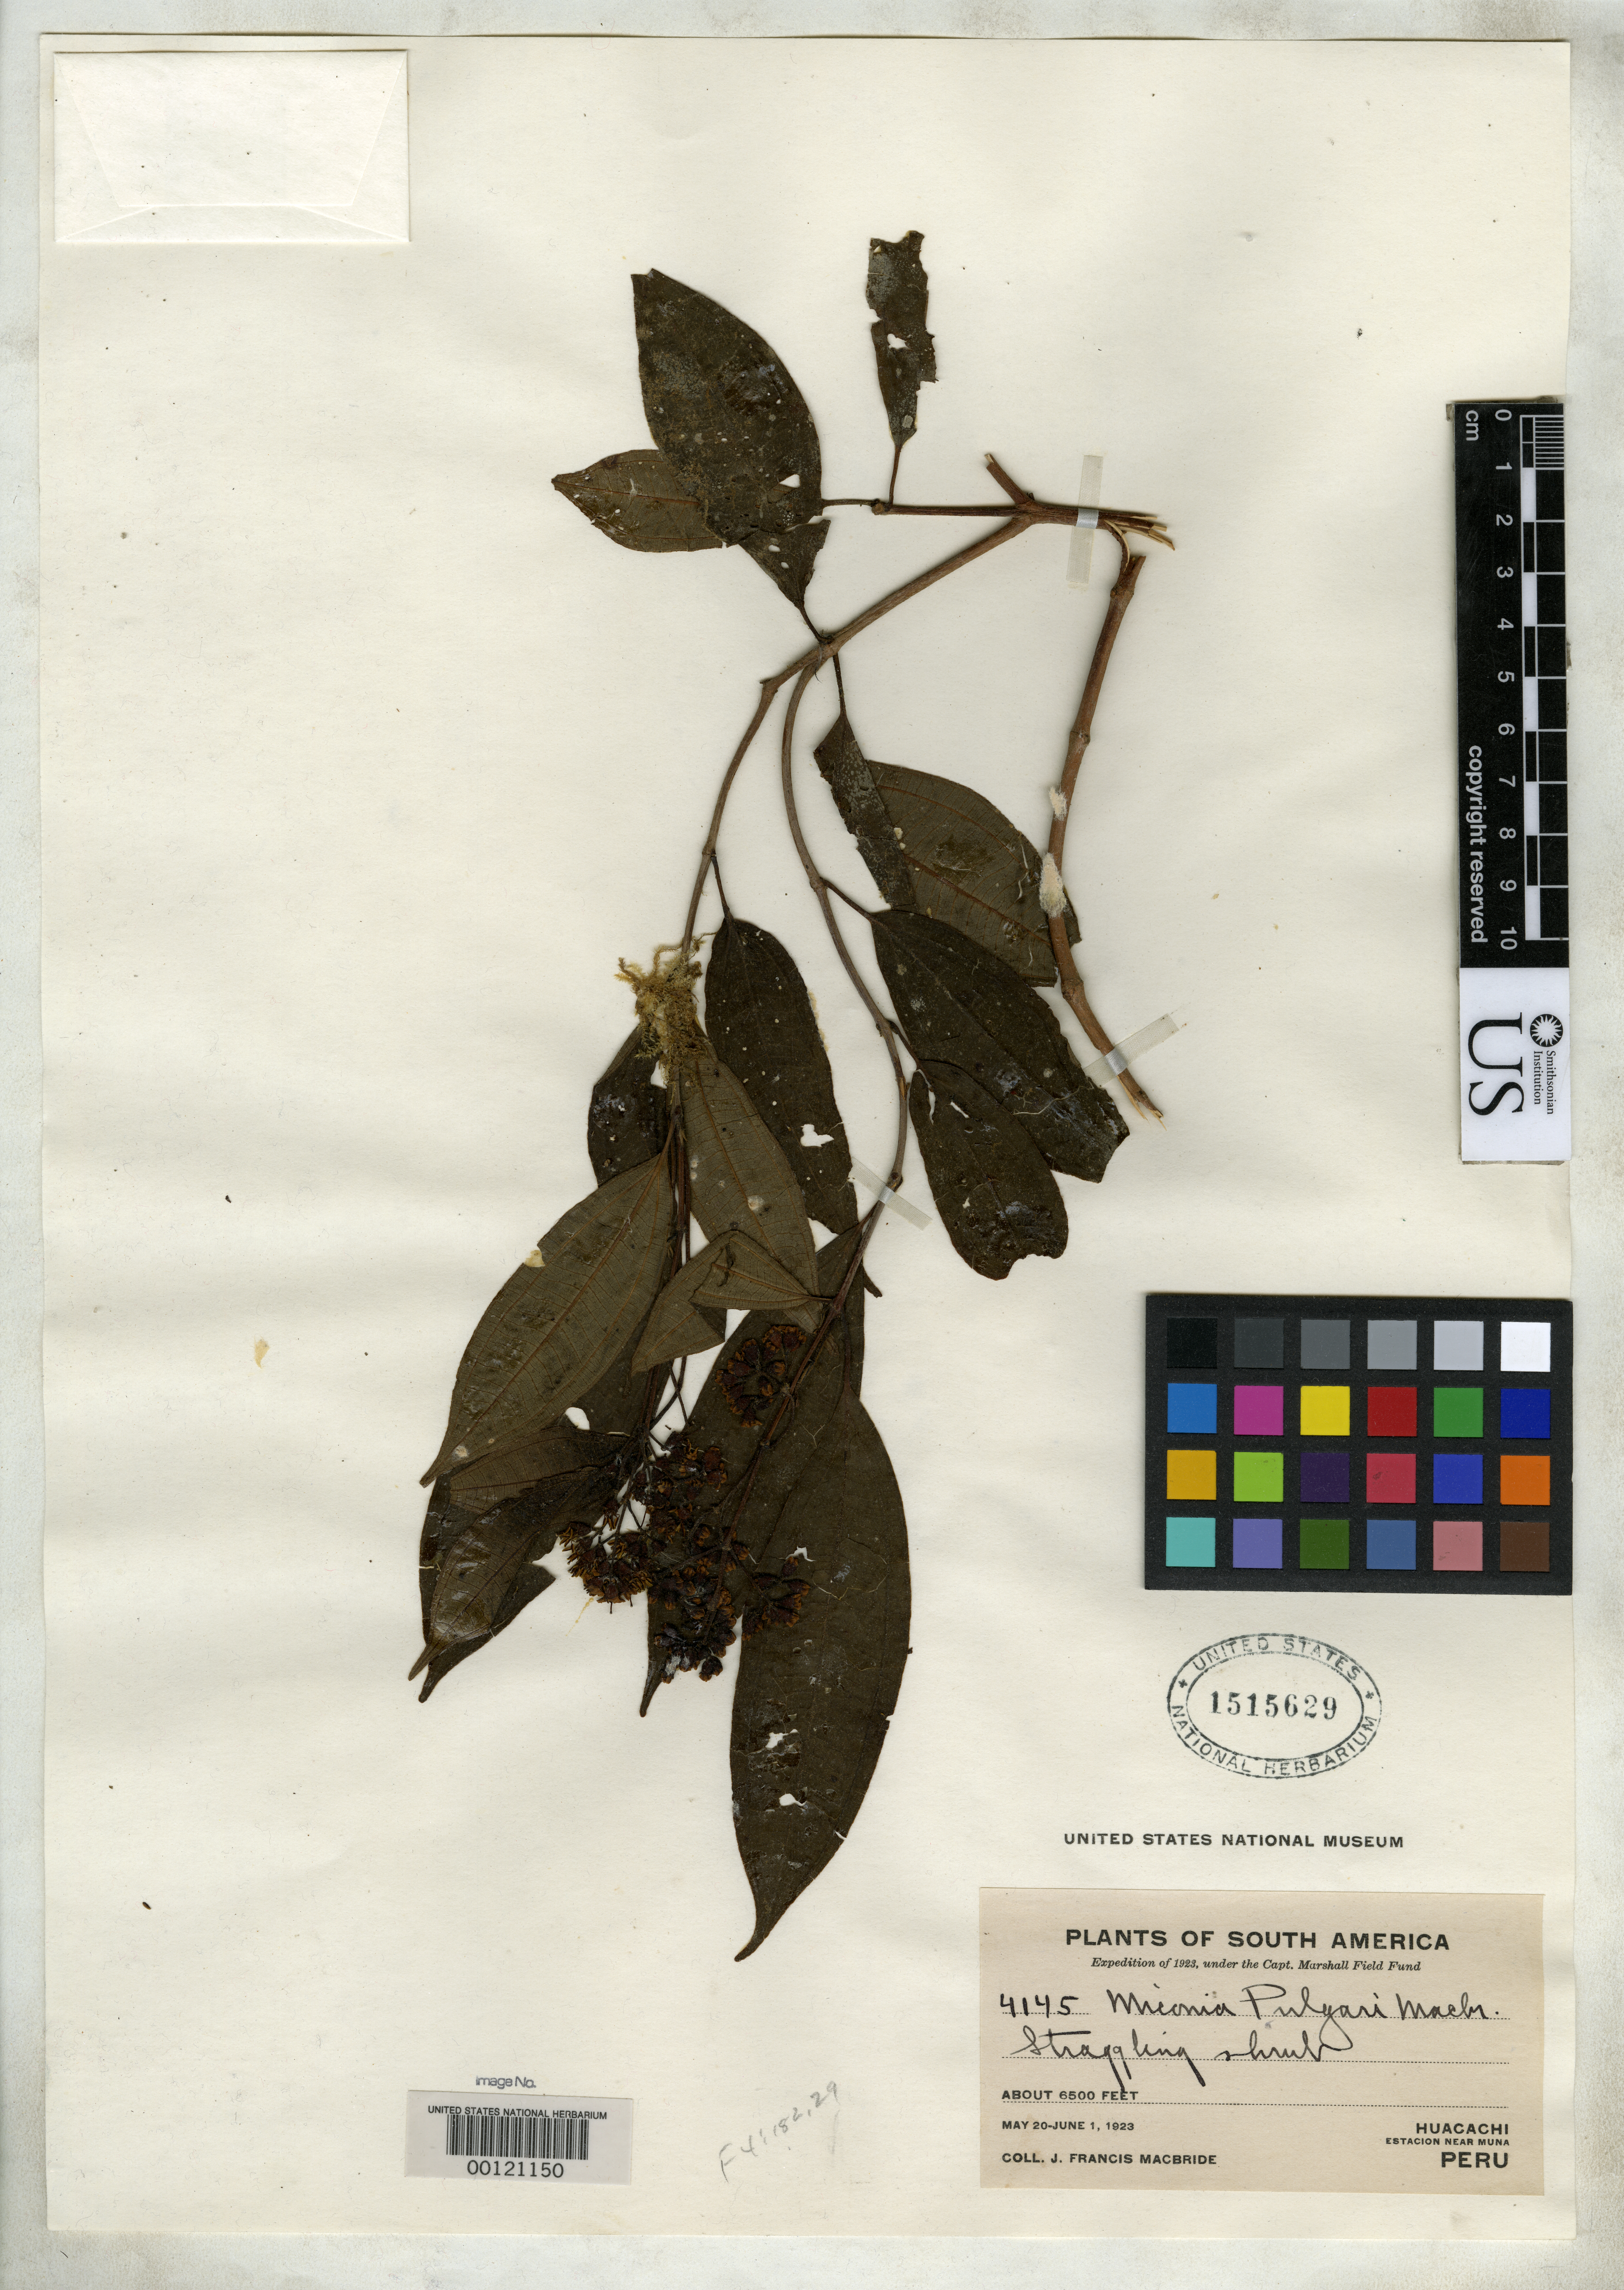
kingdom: Plantae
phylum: Tracheophyta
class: Magnoliopsida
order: Myrtales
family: Melastomataceae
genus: Miconia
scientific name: Miconia pulgari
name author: J.F. Macbr.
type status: Isotype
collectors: J. F. Macbride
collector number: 4145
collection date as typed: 20 May 1923 to 01 Jun 1923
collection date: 1923-05-20/1923-06-01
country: Peru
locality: Huacachi, near Muña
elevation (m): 1981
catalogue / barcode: US 1515629